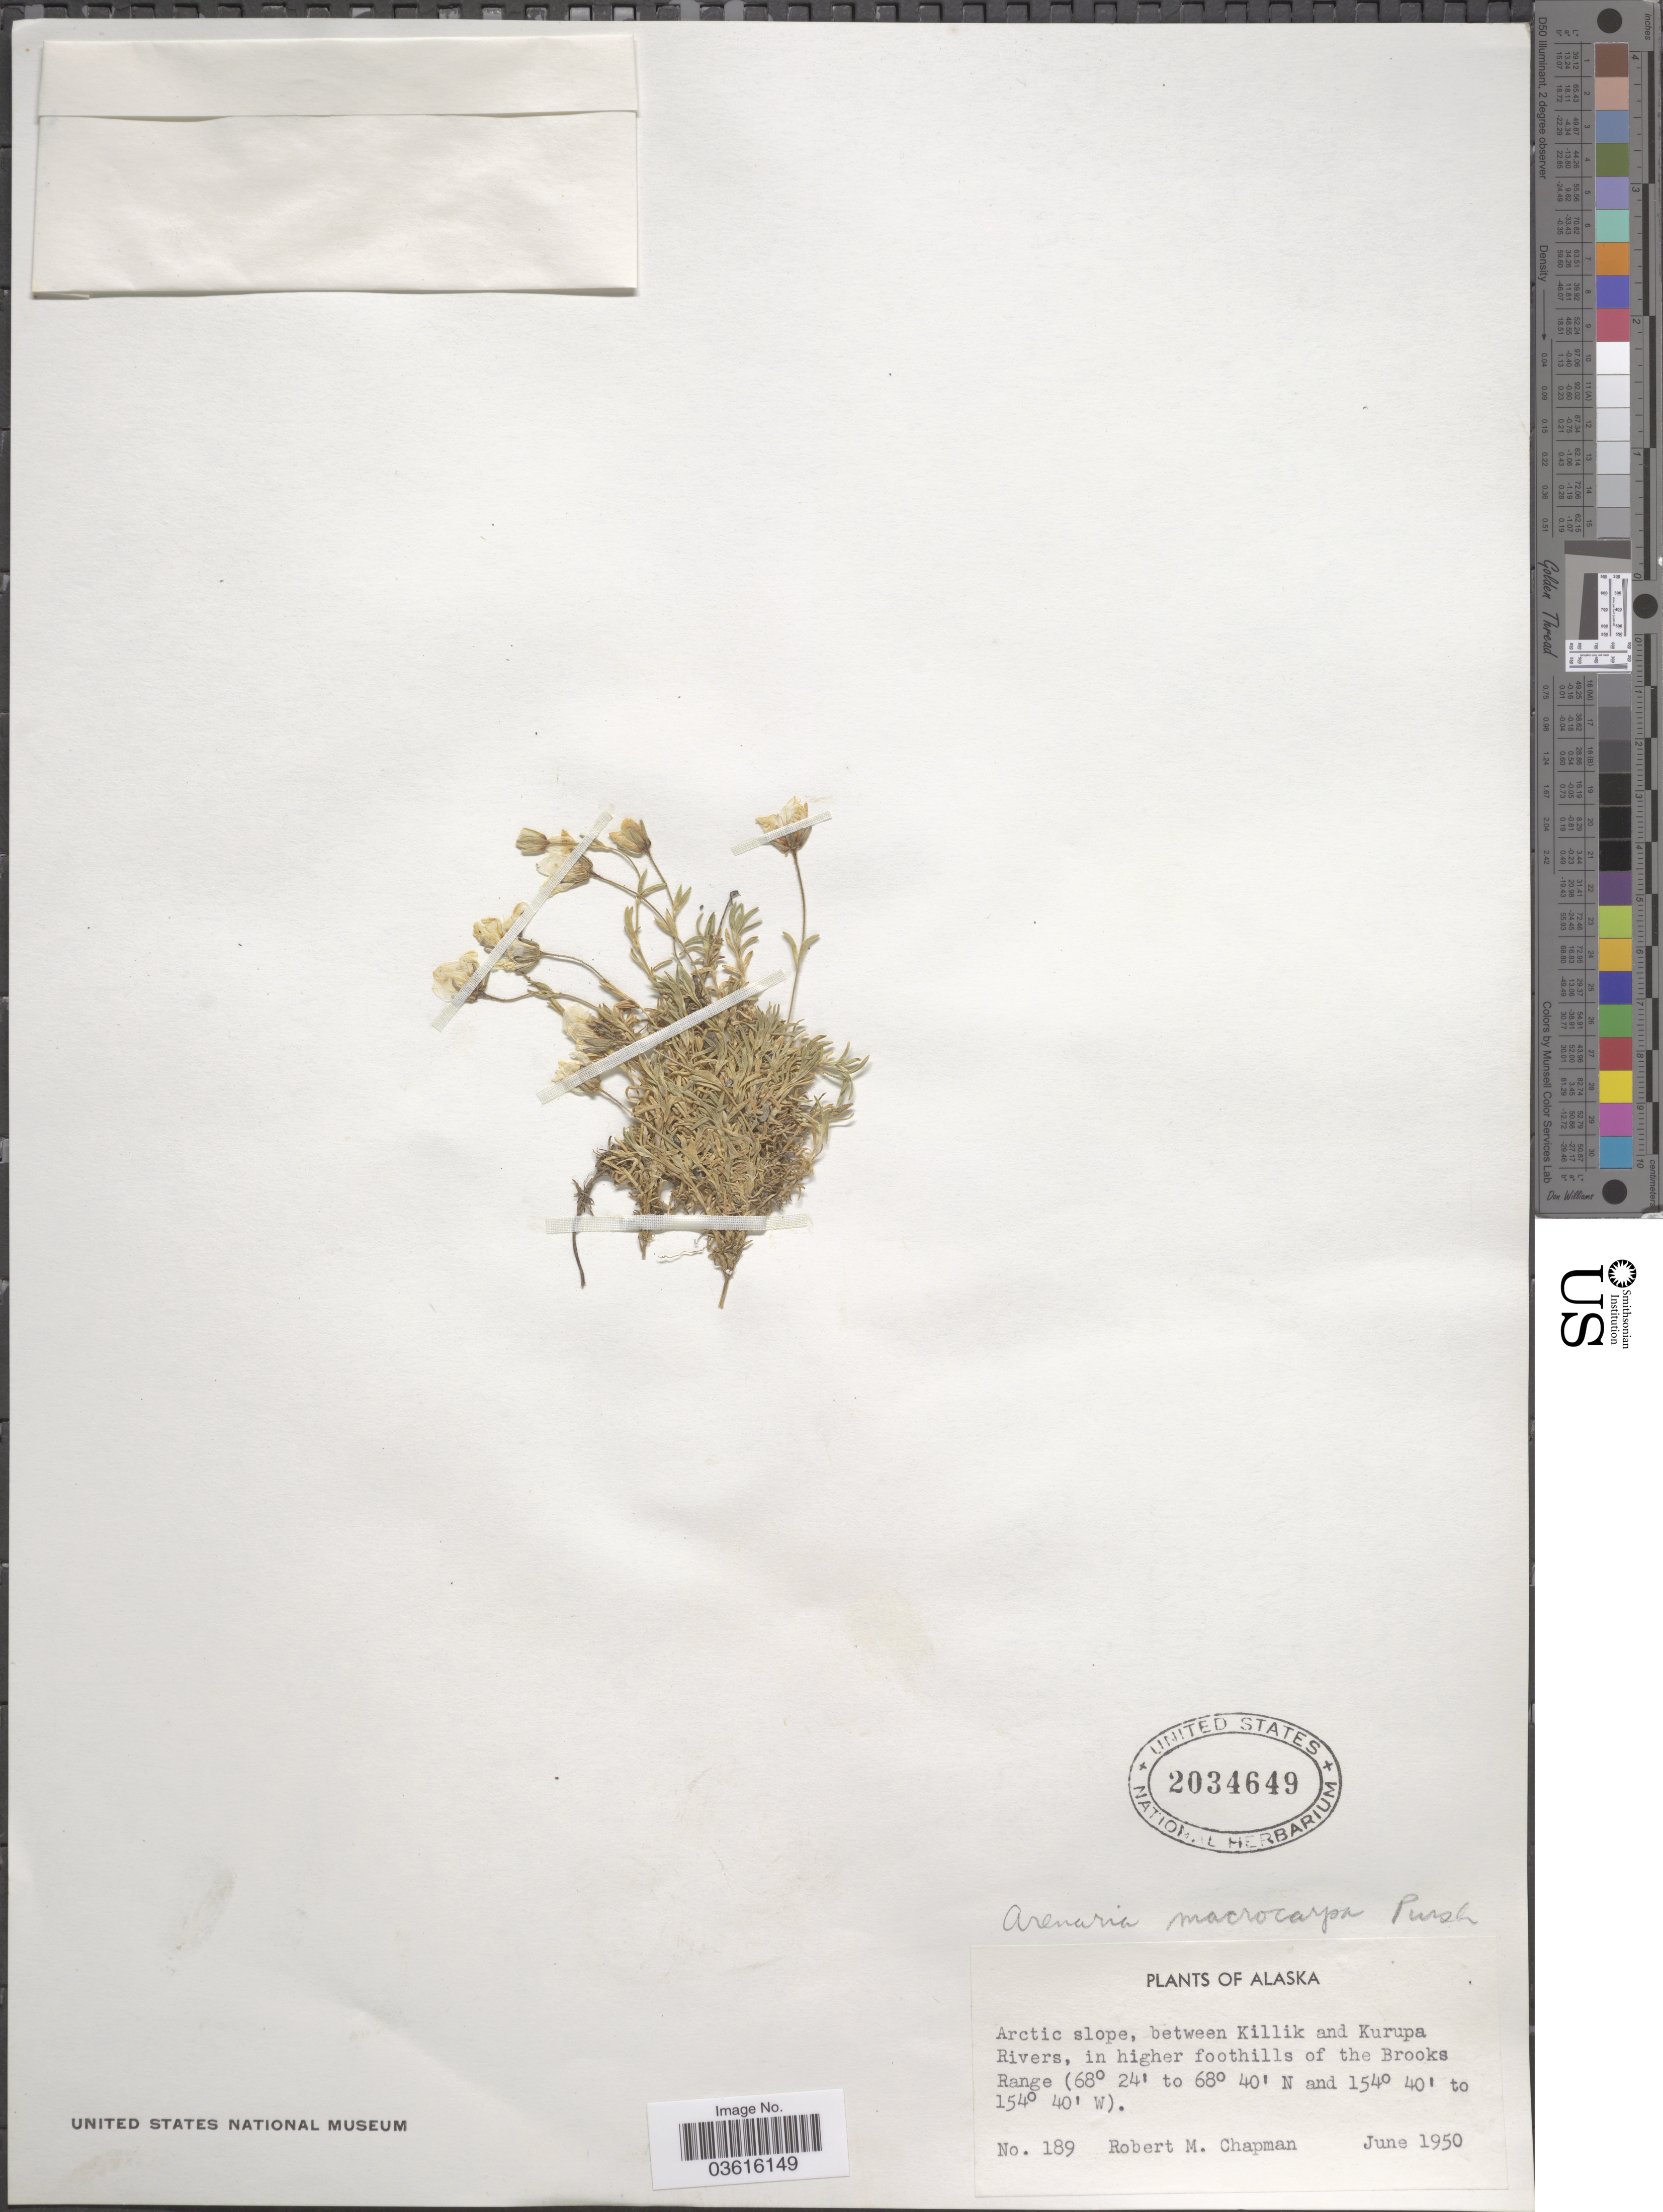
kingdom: Plantae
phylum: Tracheophyta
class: Magnoliopsida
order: Caryophyllales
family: Caryophyllaceae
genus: Pseudocherleria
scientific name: Pseudocherleria macrocarpa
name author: (Pursh) Dillenb. & Kadereit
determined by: U.S. National Herbarium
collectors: R. M. Chapman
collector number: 189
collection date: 1950-06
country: United States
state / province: Alaska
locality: Arctic slope, between Killik and Kurupa Rivers, in higher foothills of the Brooks Range.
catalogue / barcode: US 2034649